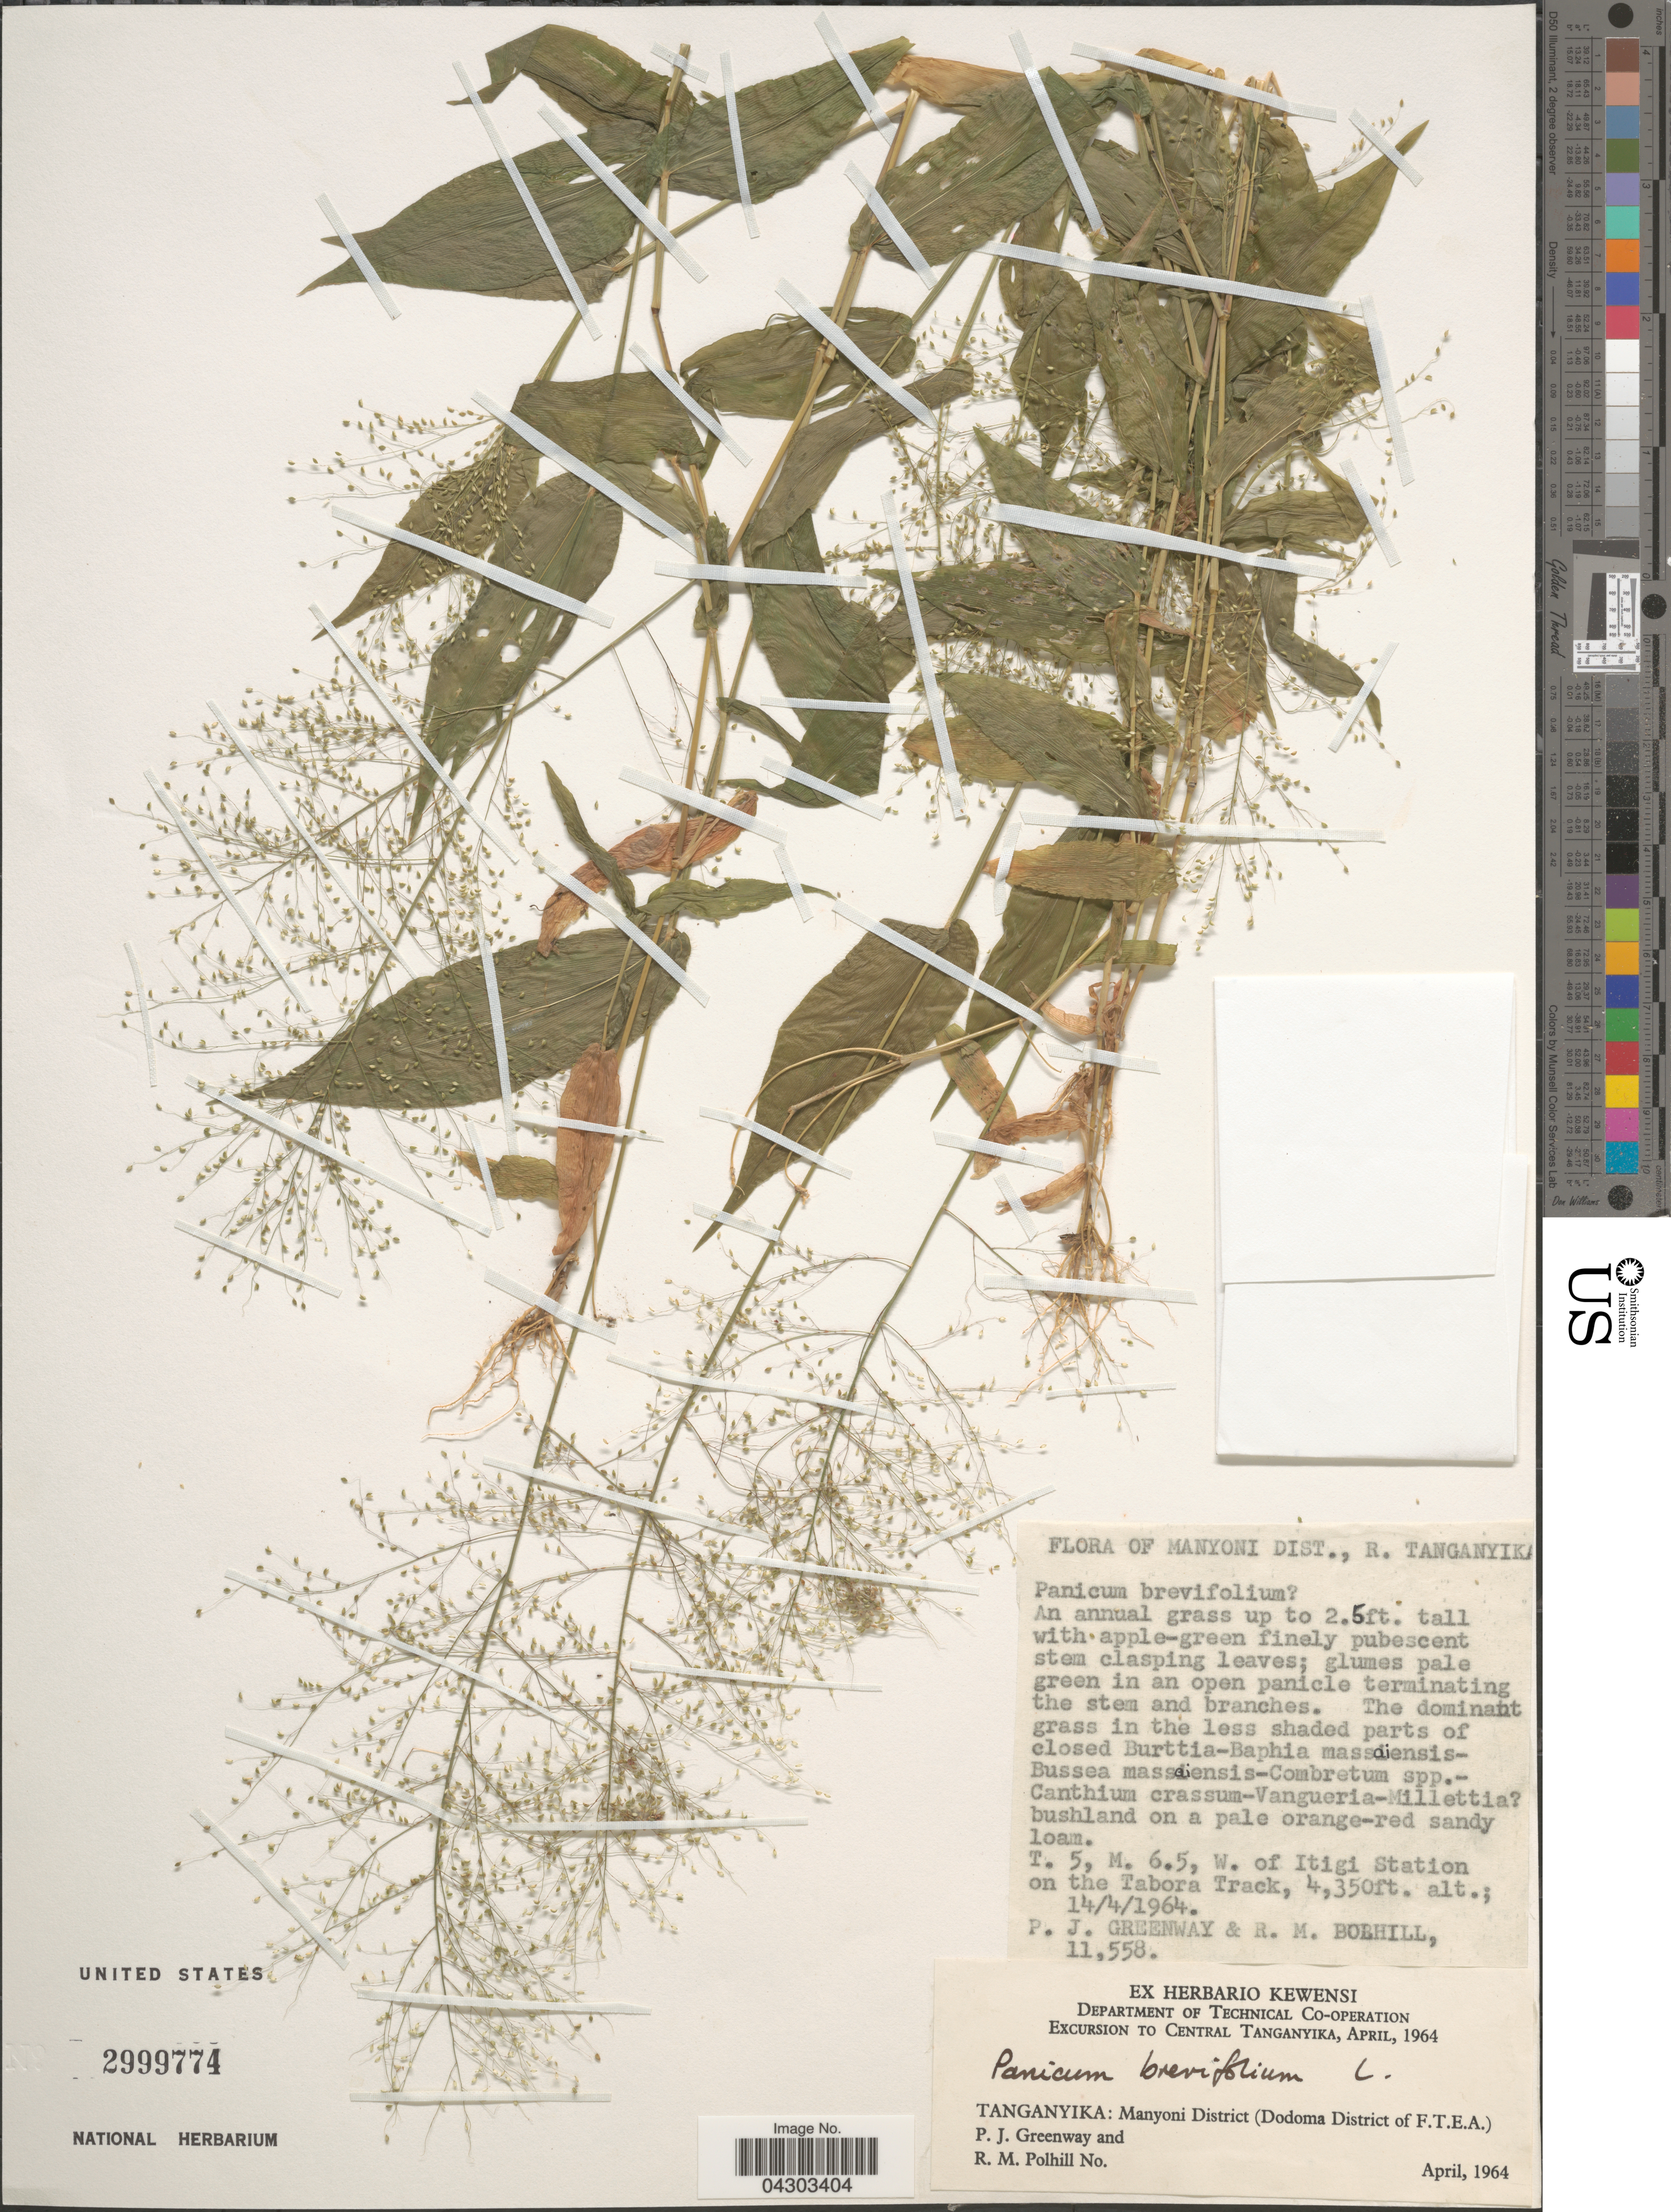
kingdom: Plantae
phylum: Tracheophyta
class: Liliopsida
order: Poales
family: Poaceae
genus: Panicum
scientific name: Panicum brevifolium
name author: L.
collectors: P. J. Greenway & R. M. Polhill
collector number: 11558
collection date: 1964-04-14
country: Tanzania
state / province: Dodoma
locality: Manyoni Dist., R. Tanganyika. T. 5, M. 6.5, W. of Itigi Station on the Tabora Track. Excursion to Central Tanganyika, April, 1964. Tanganyika: Manyoni District (Dodoma District of F.T.E.A.).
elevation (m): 1326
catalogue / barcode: US 2999774